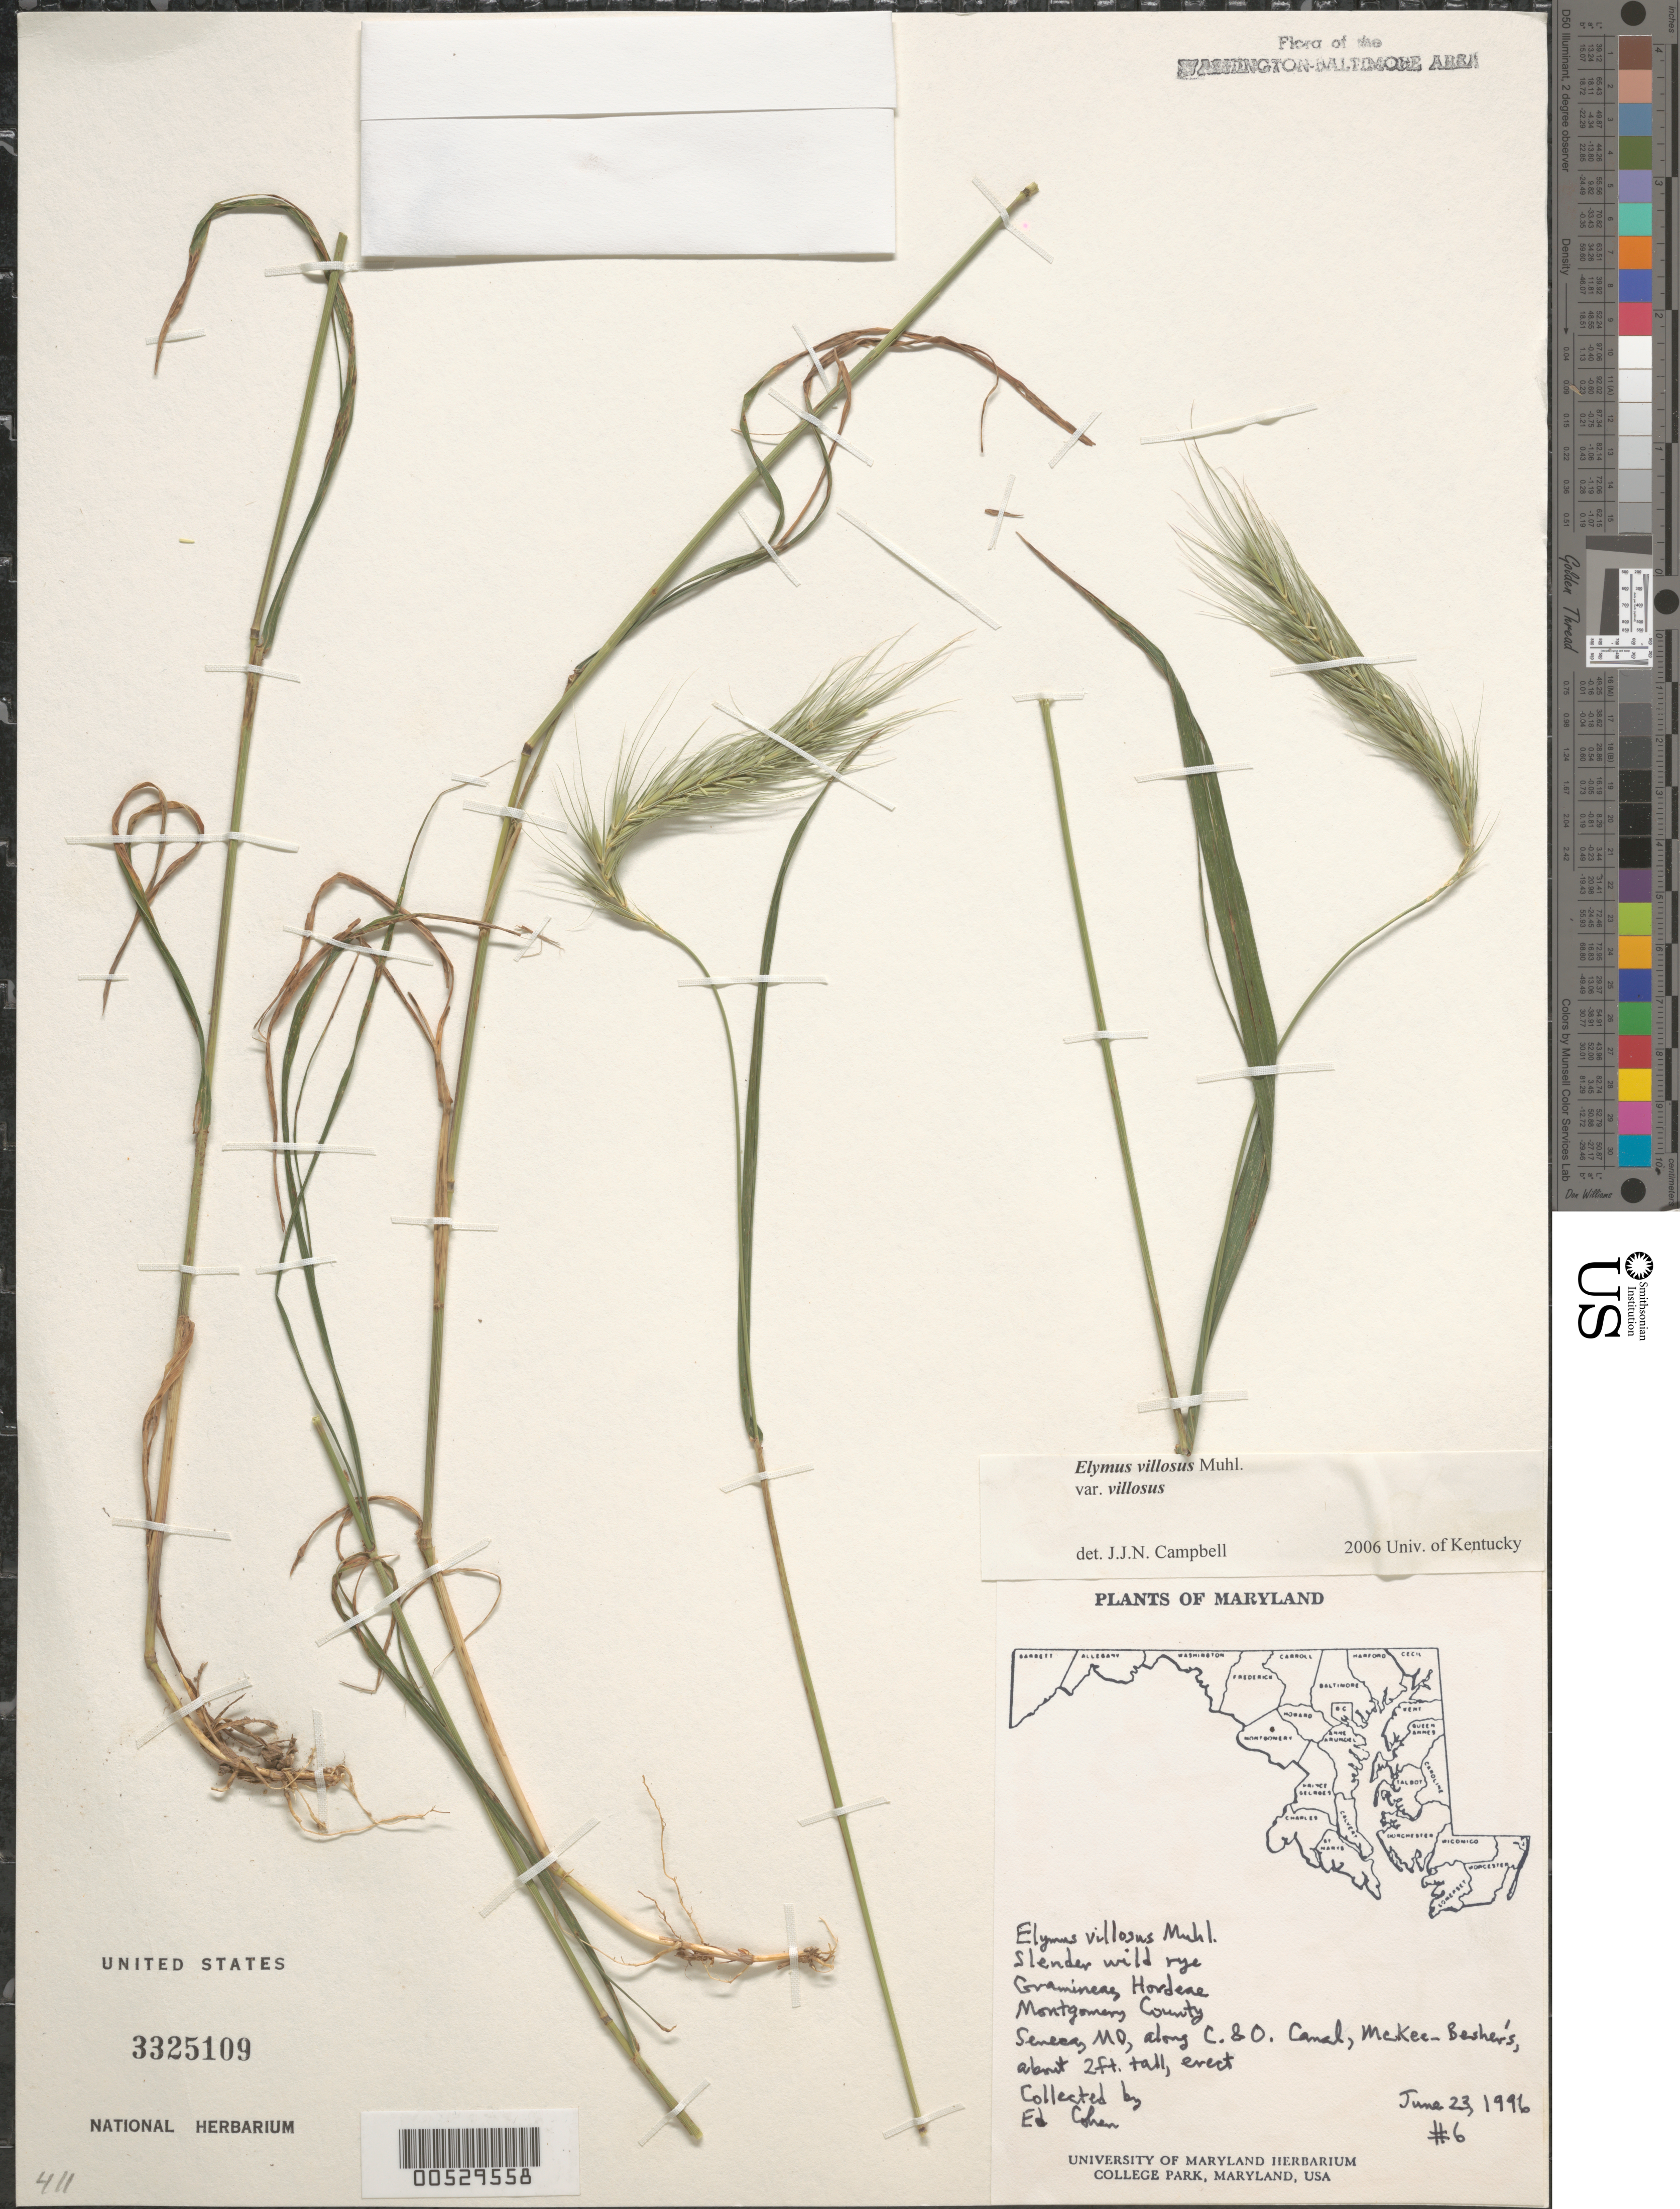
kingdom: Plantae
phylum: Tracheophyta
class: Liliopsida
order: Poales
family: Poaceae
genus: Elymus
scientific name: Elymus villosus var. villosus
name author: Muhl.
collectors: E. Cohen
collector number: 6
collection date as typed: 23 Jun 1996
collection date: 1996-06-23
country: United States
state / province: Maryland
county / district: Montgomery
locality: Seneca, along C&O Canal, Mckee-Besher's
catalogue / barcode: US 3325109